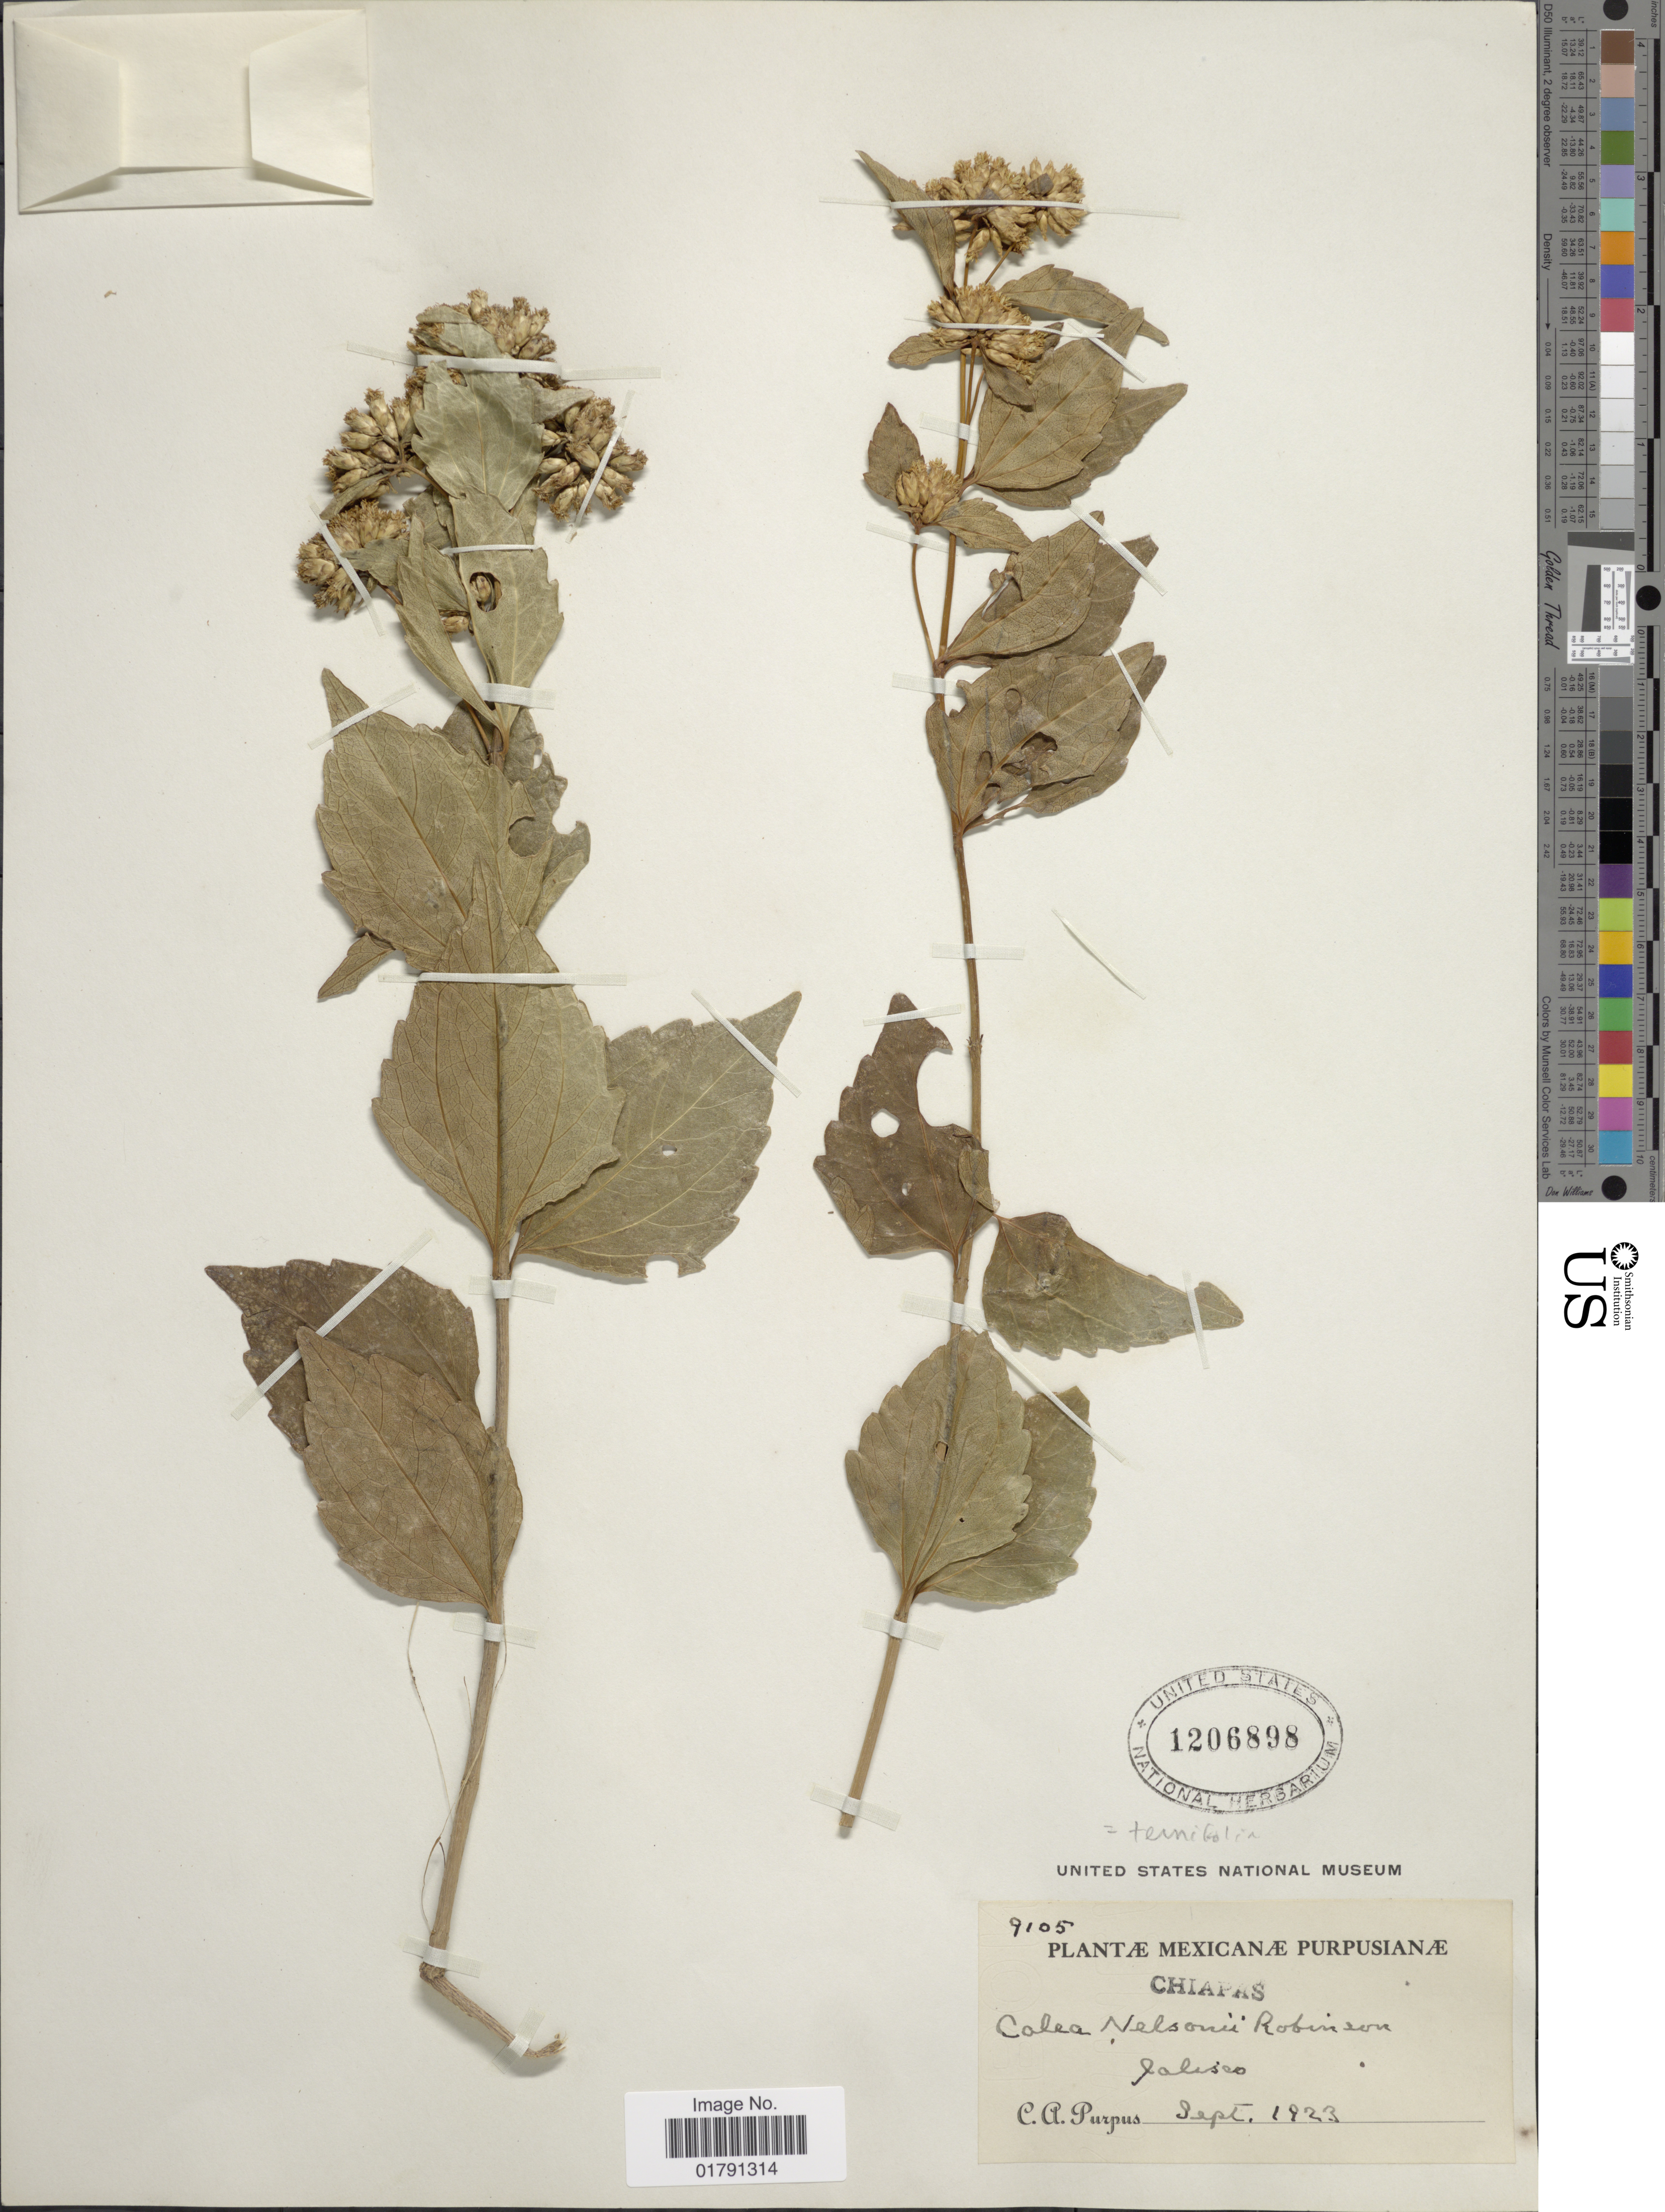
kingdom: Plantae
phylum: Tracheophyta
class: Magnoliopsida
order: Asterales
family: Asteraceae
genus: Calea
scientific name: Calea nelsonii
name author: B.L. Rob. & Greenm.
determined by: Bueno, Vinicius Resende, (ICN), Universidade Federal do Rio Grande do Sul (BRAZIL)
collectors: C. A. Purpus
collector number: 9105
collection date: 1923-09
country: Mexico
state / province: Jalisco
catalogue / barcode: US 1206898